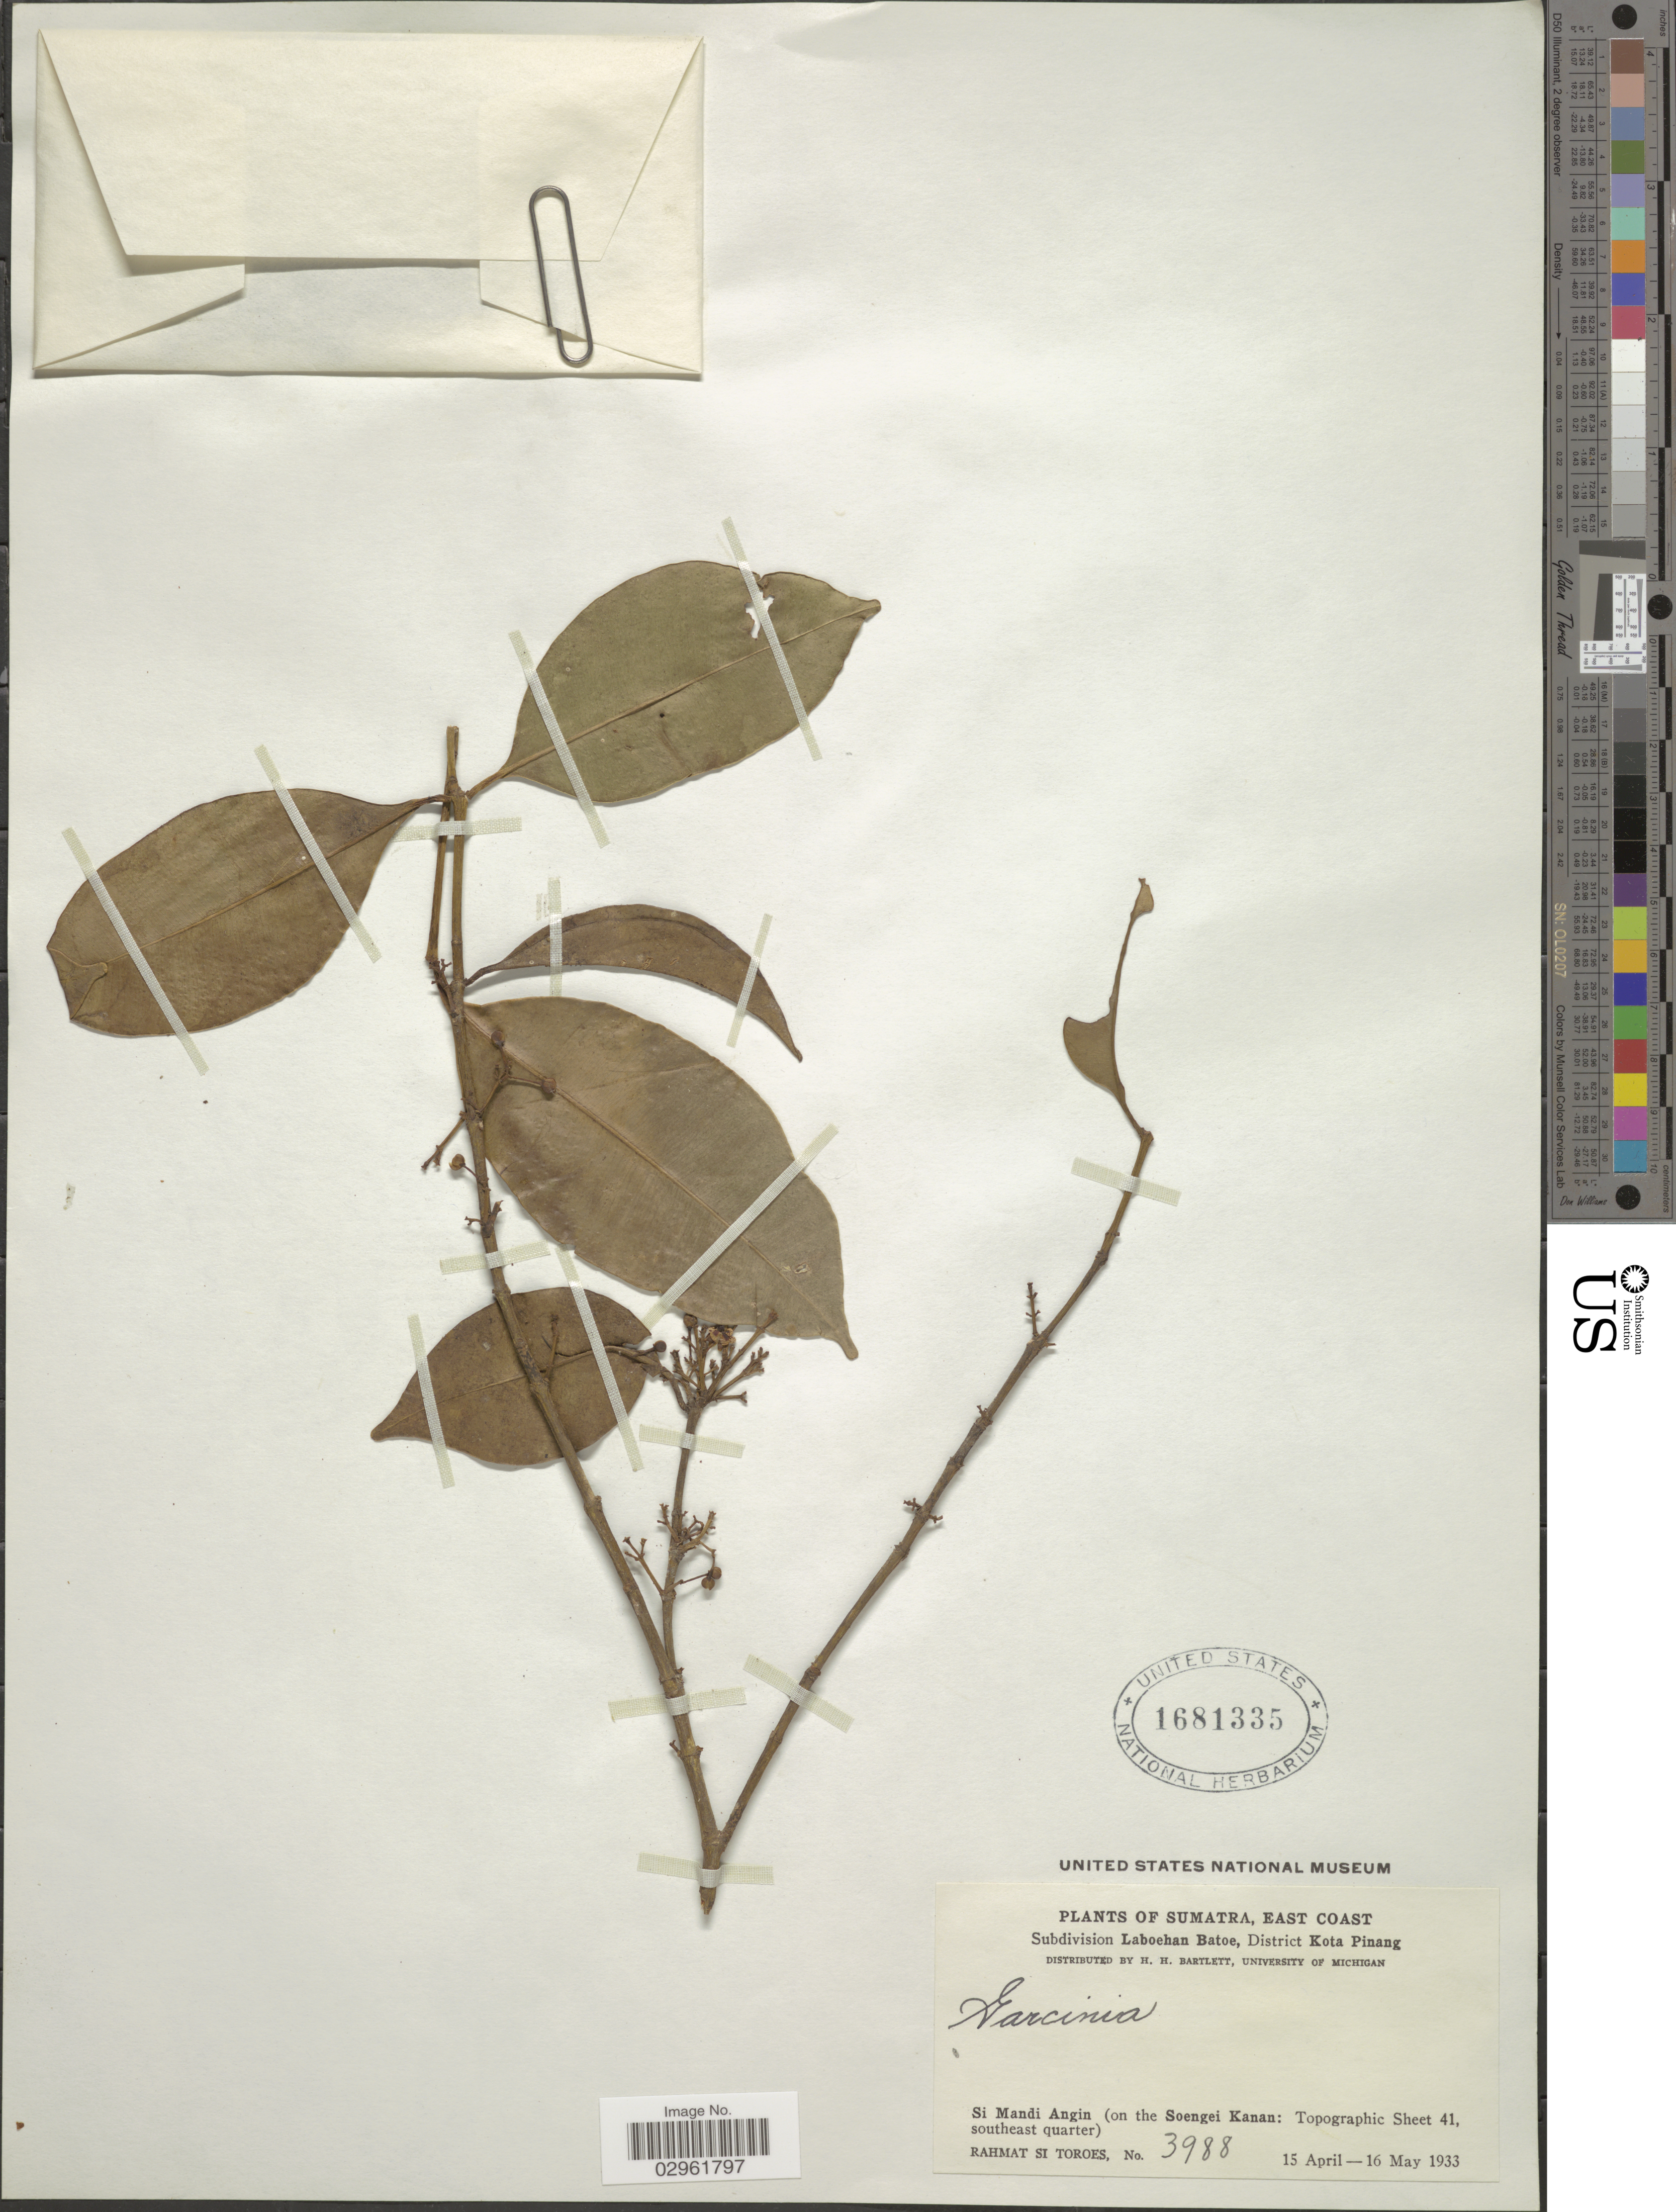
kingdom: Plantae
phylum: Tracheophyta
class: Magnoliopsida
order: Malpighiales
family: Clusiaceae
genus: Garcinia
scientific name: Garcinia sp.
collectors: Rahmat Si Boeea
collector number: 3988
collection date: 1933-04-15/1933-05-16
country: Indonesia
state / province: Sumatra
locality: East Coast, Subdivision Laboehan Batoe, District Kota Pinang, Si Mandi Angin (on the Soengei Kanan: Topographic Sheet 41, southeast quarter).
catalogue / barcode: US 1681335